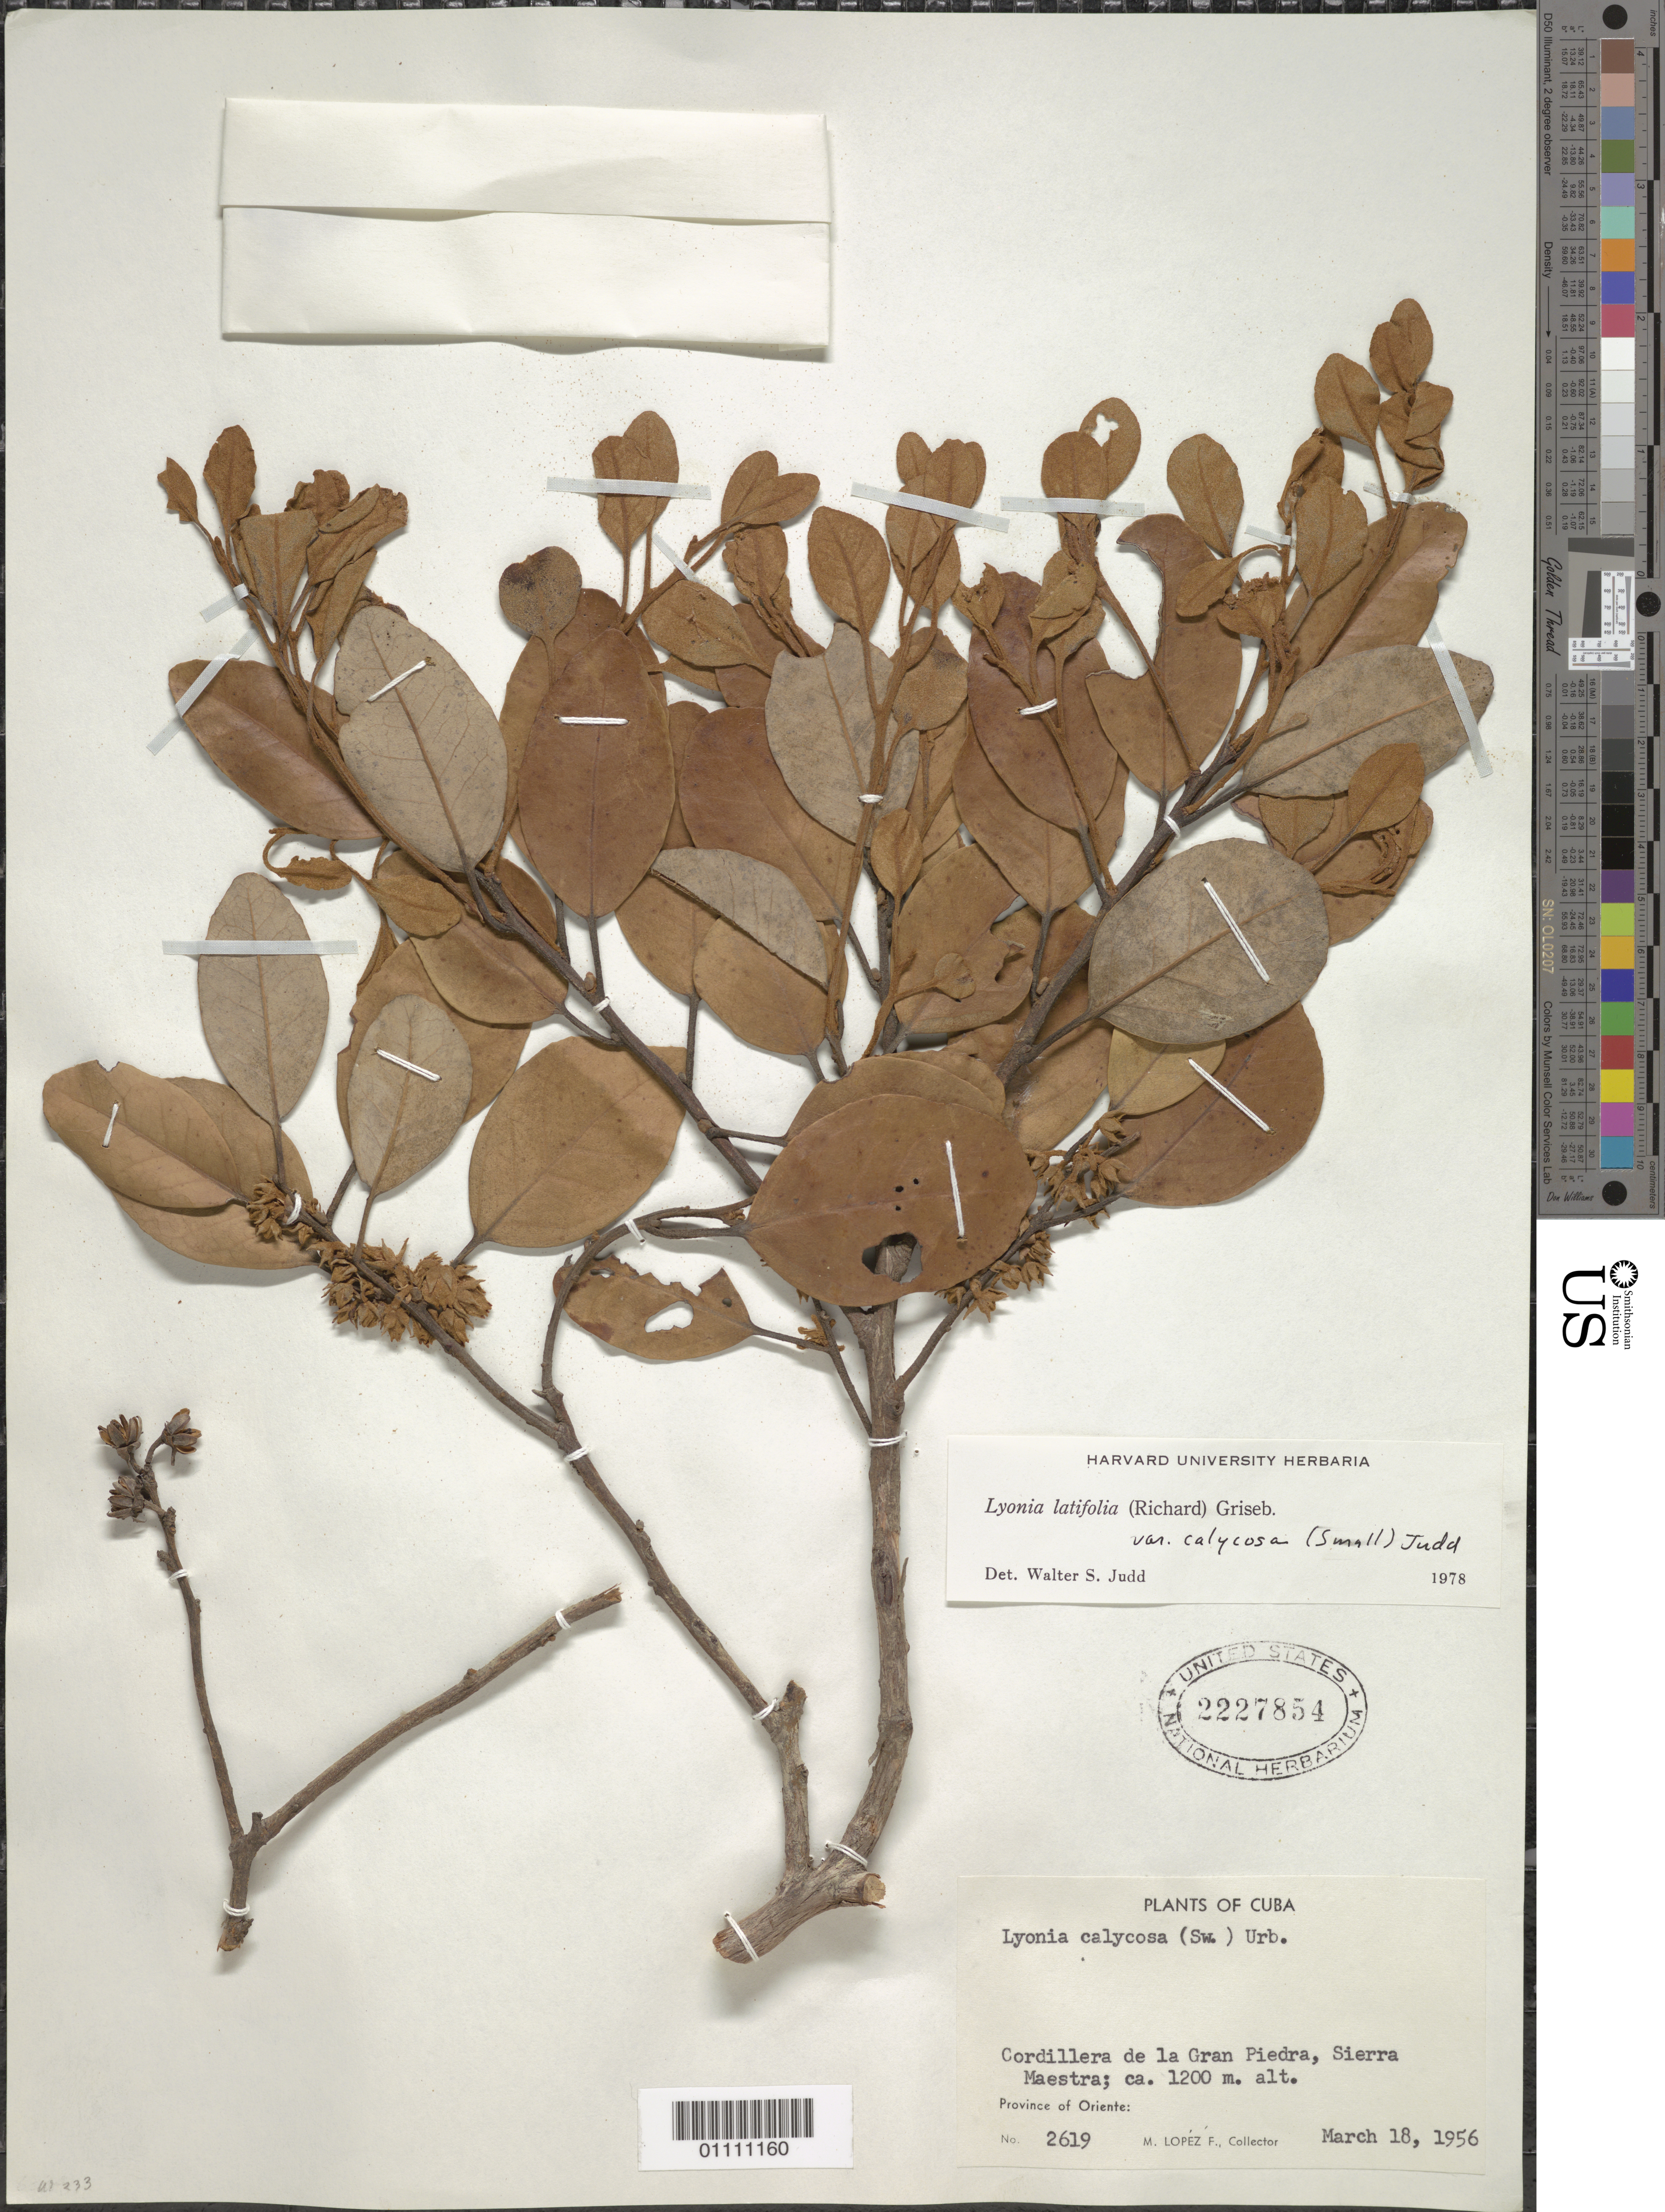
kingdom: Plantae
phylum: Tracheophyta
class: Magnoliopsida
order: Ericales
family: Ericaceae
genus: Lyonia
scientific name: Lyonia latifolia var. calycosa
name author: (Small) Judd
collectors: M. López Figueiras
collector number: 2619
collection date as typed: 18 Mar 1956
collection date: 1956-03-18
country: Cuba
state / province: Oriente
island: Cuba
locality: Cordillera de la Gran Piedra, Sierra Maestra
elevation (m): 1200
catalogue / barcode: US 2227854